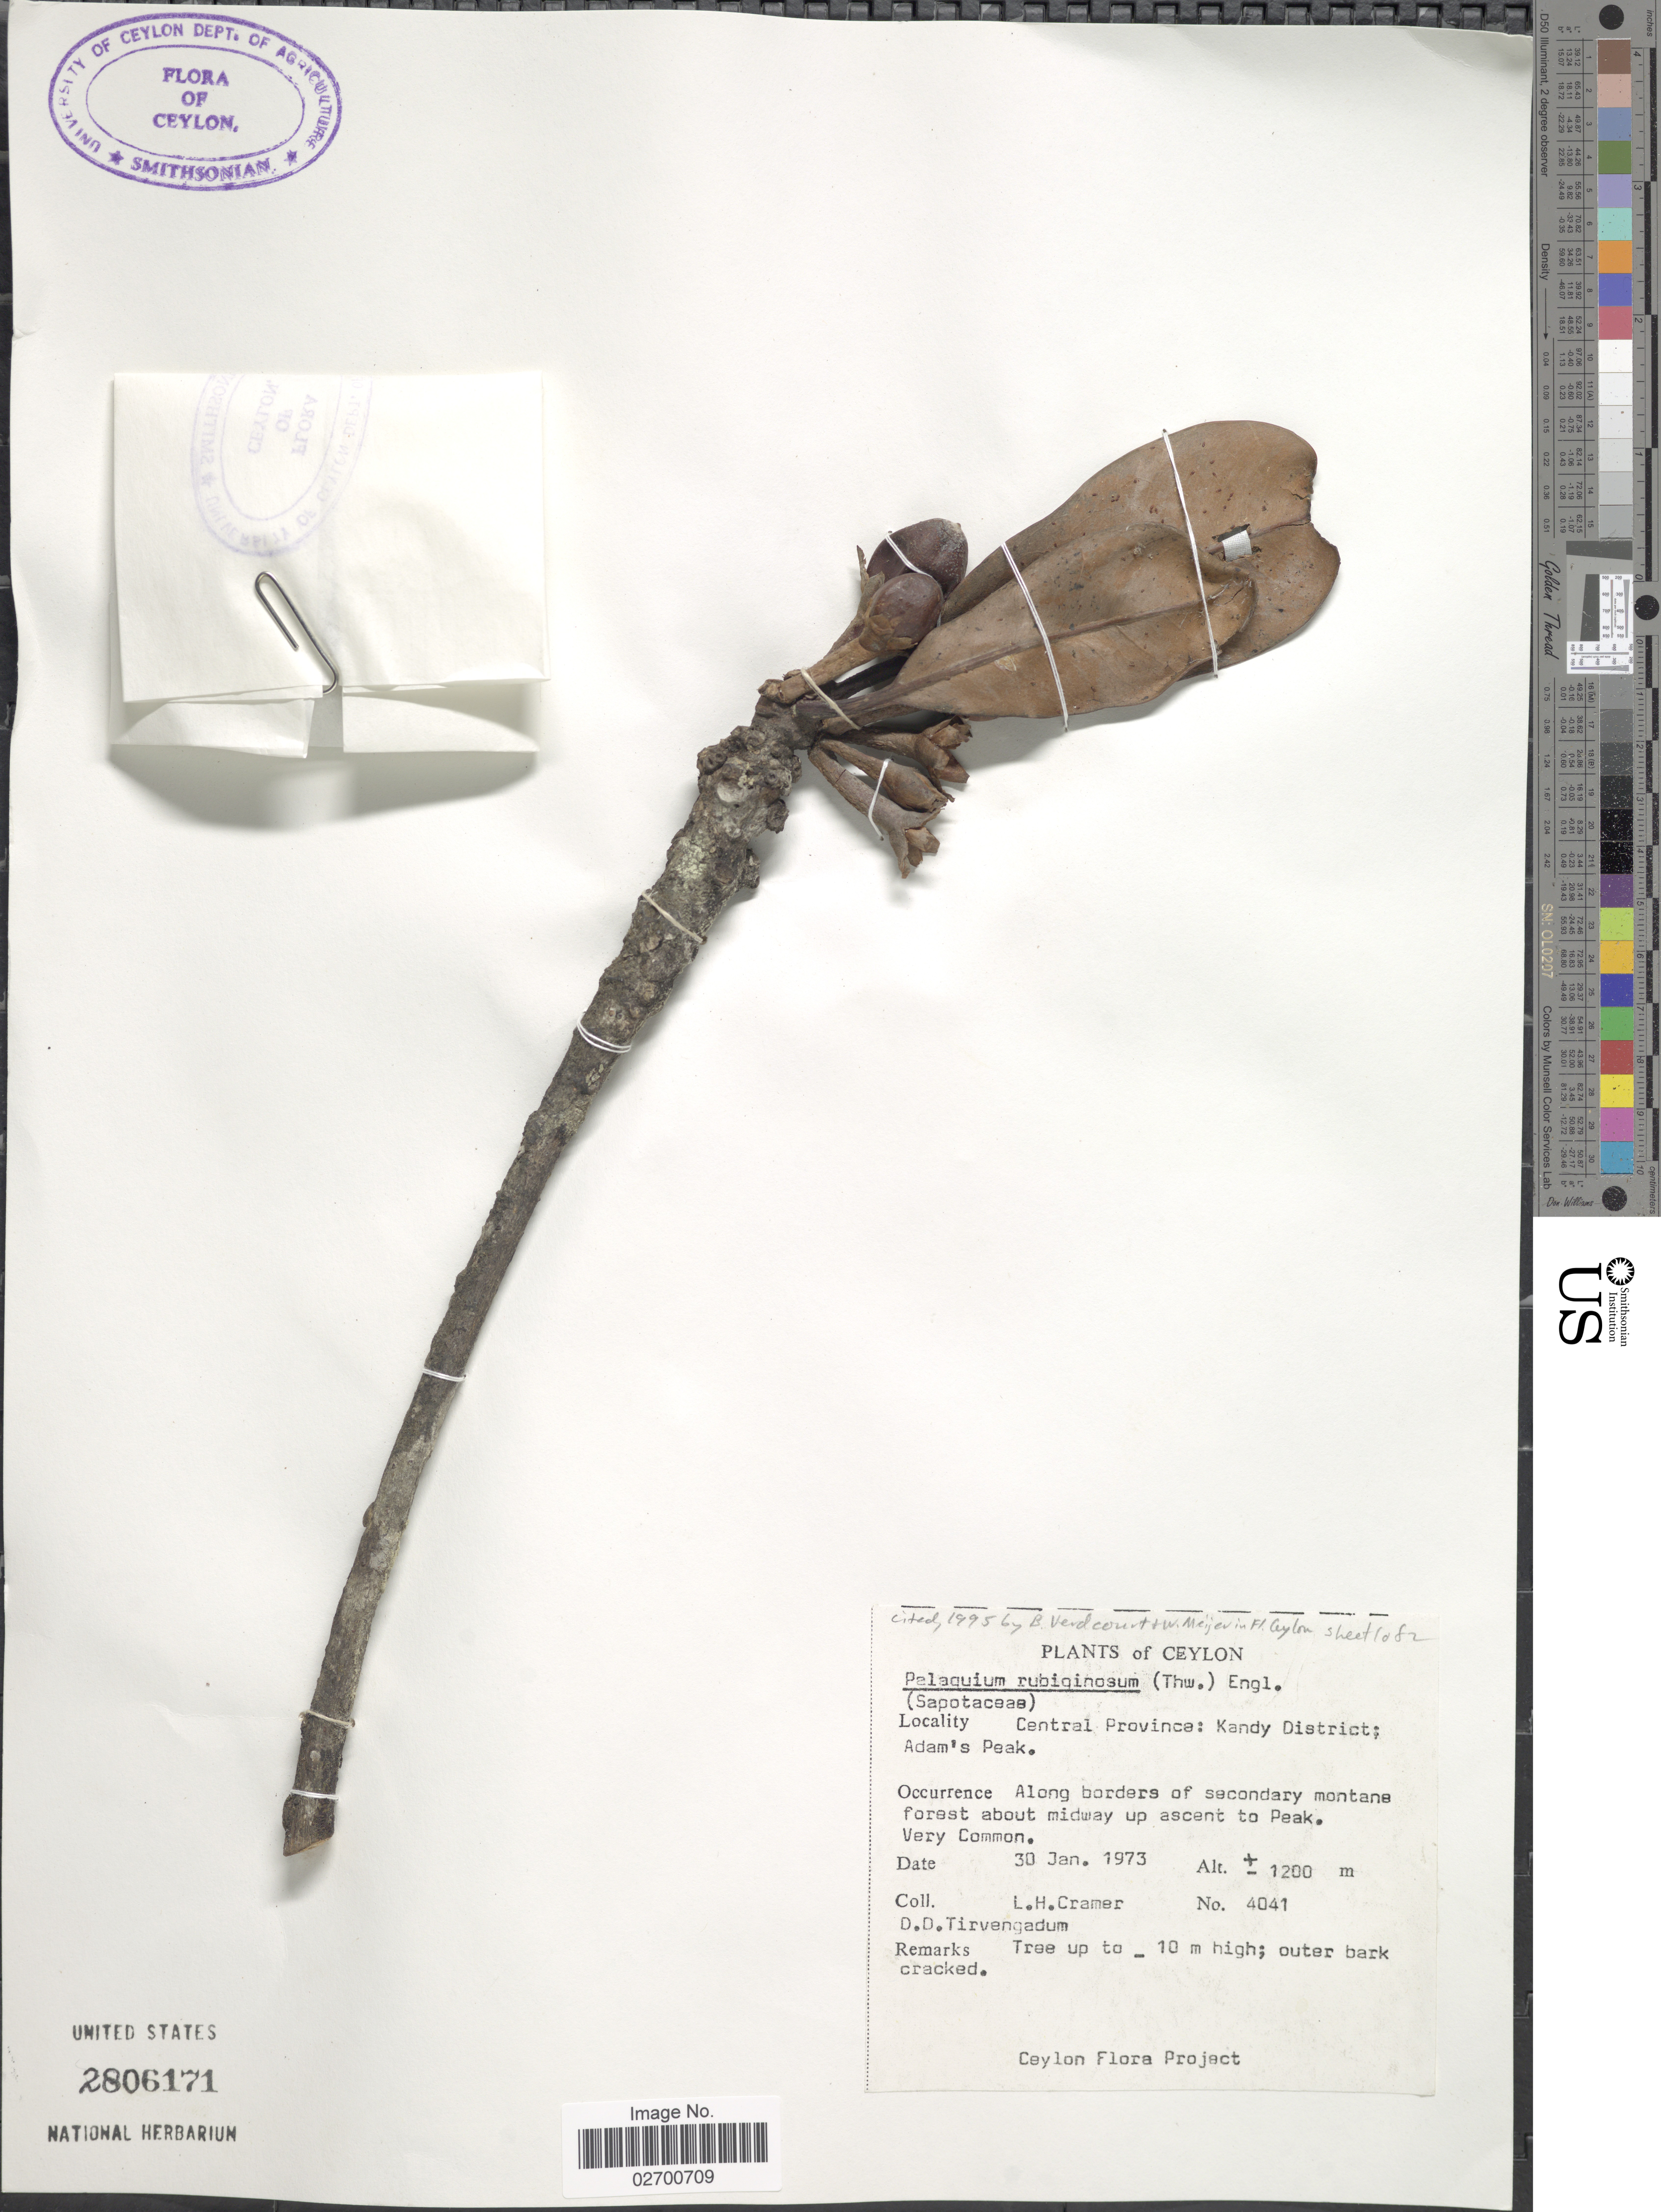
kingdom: Plantae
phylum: Tracheophyta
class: Magnoliopsida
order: Ericales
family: Sapotaceae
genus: Palaquium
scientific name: Palaquium rubiginosum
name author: (Thwaites) Engl.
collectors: L. H. Cramer & D. Tirvengadum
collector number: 4041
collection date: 1973-01-30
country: Sri Lanka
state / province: Central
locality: Central Province: Kandy District; Adam's Peak.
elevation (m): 1200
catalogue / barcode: US 2806171